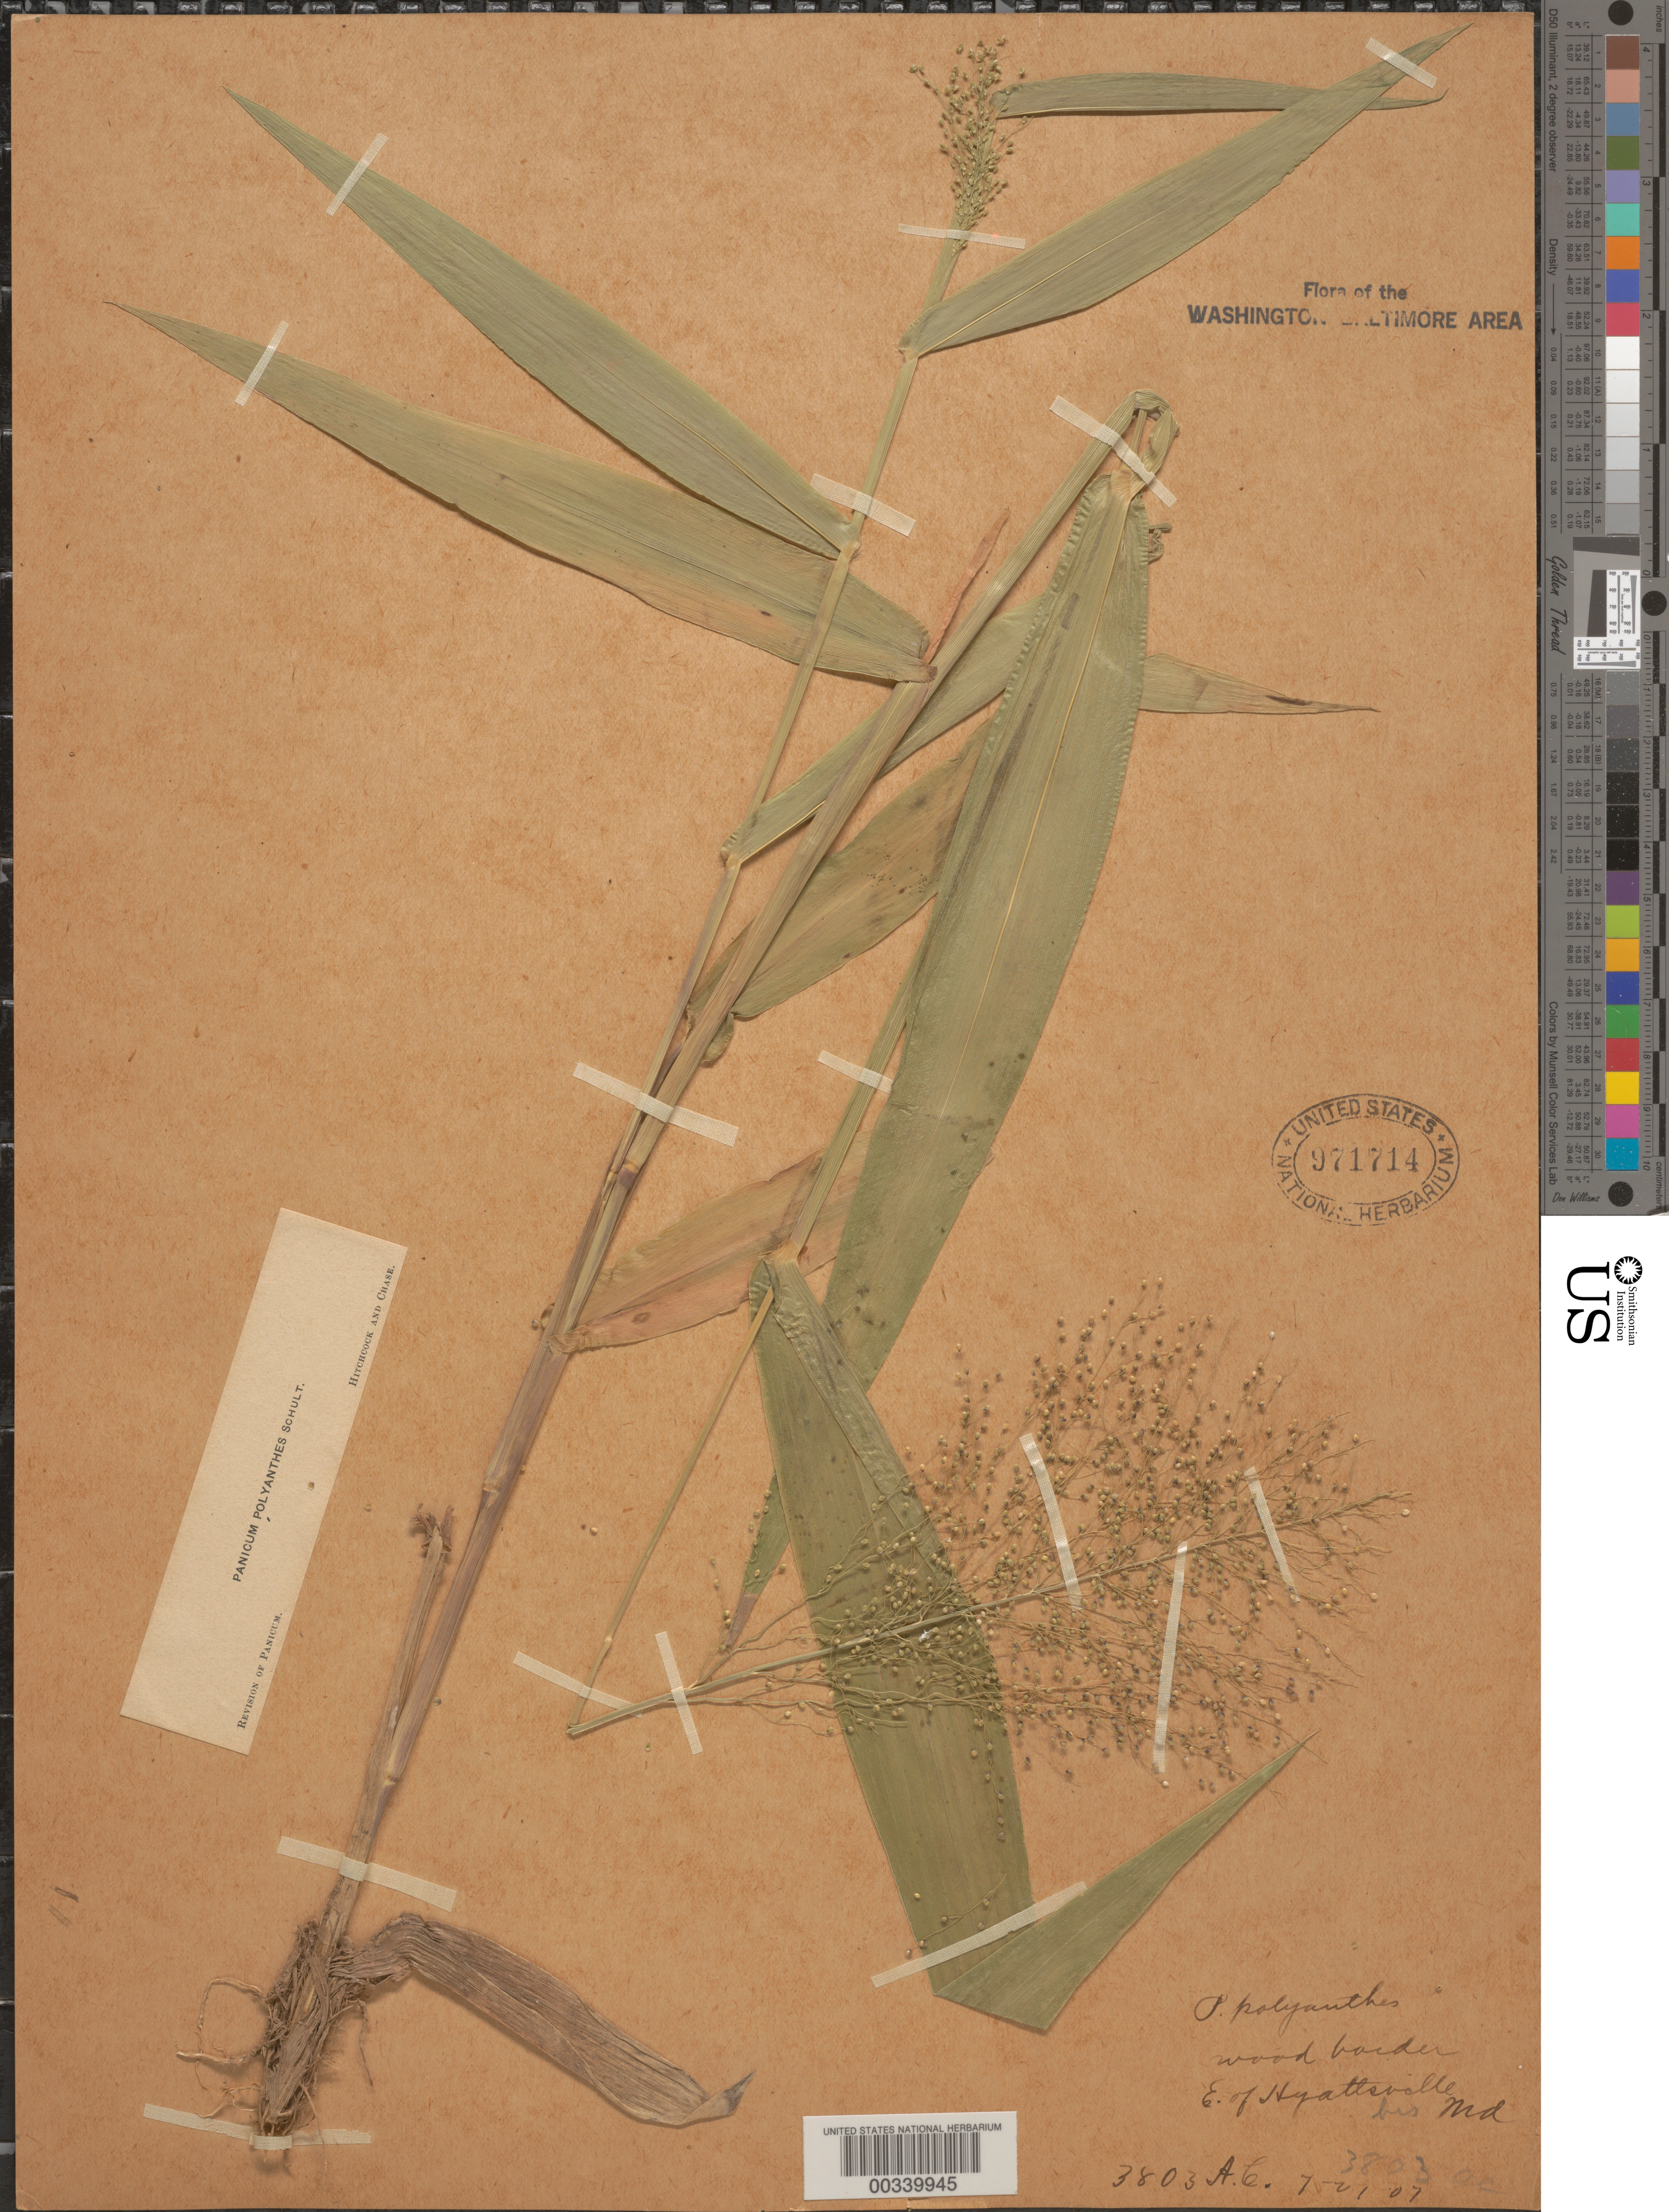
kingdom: Plantae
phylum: Tracheophyta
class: Liliopsida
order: Poales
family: Poaceae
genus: Dichanthelium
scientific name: Dichanthelium sphaerocarpon var. isophyllum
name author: (Scribn.) Gould & C.A. Clark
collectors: A. Chase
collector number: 3803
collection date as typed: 27 Jul 1907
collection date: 1907-07-27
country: United States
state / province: Maryland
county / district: Prince George's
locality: E of Hyattsville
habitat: Wood border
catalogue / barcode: US 971714